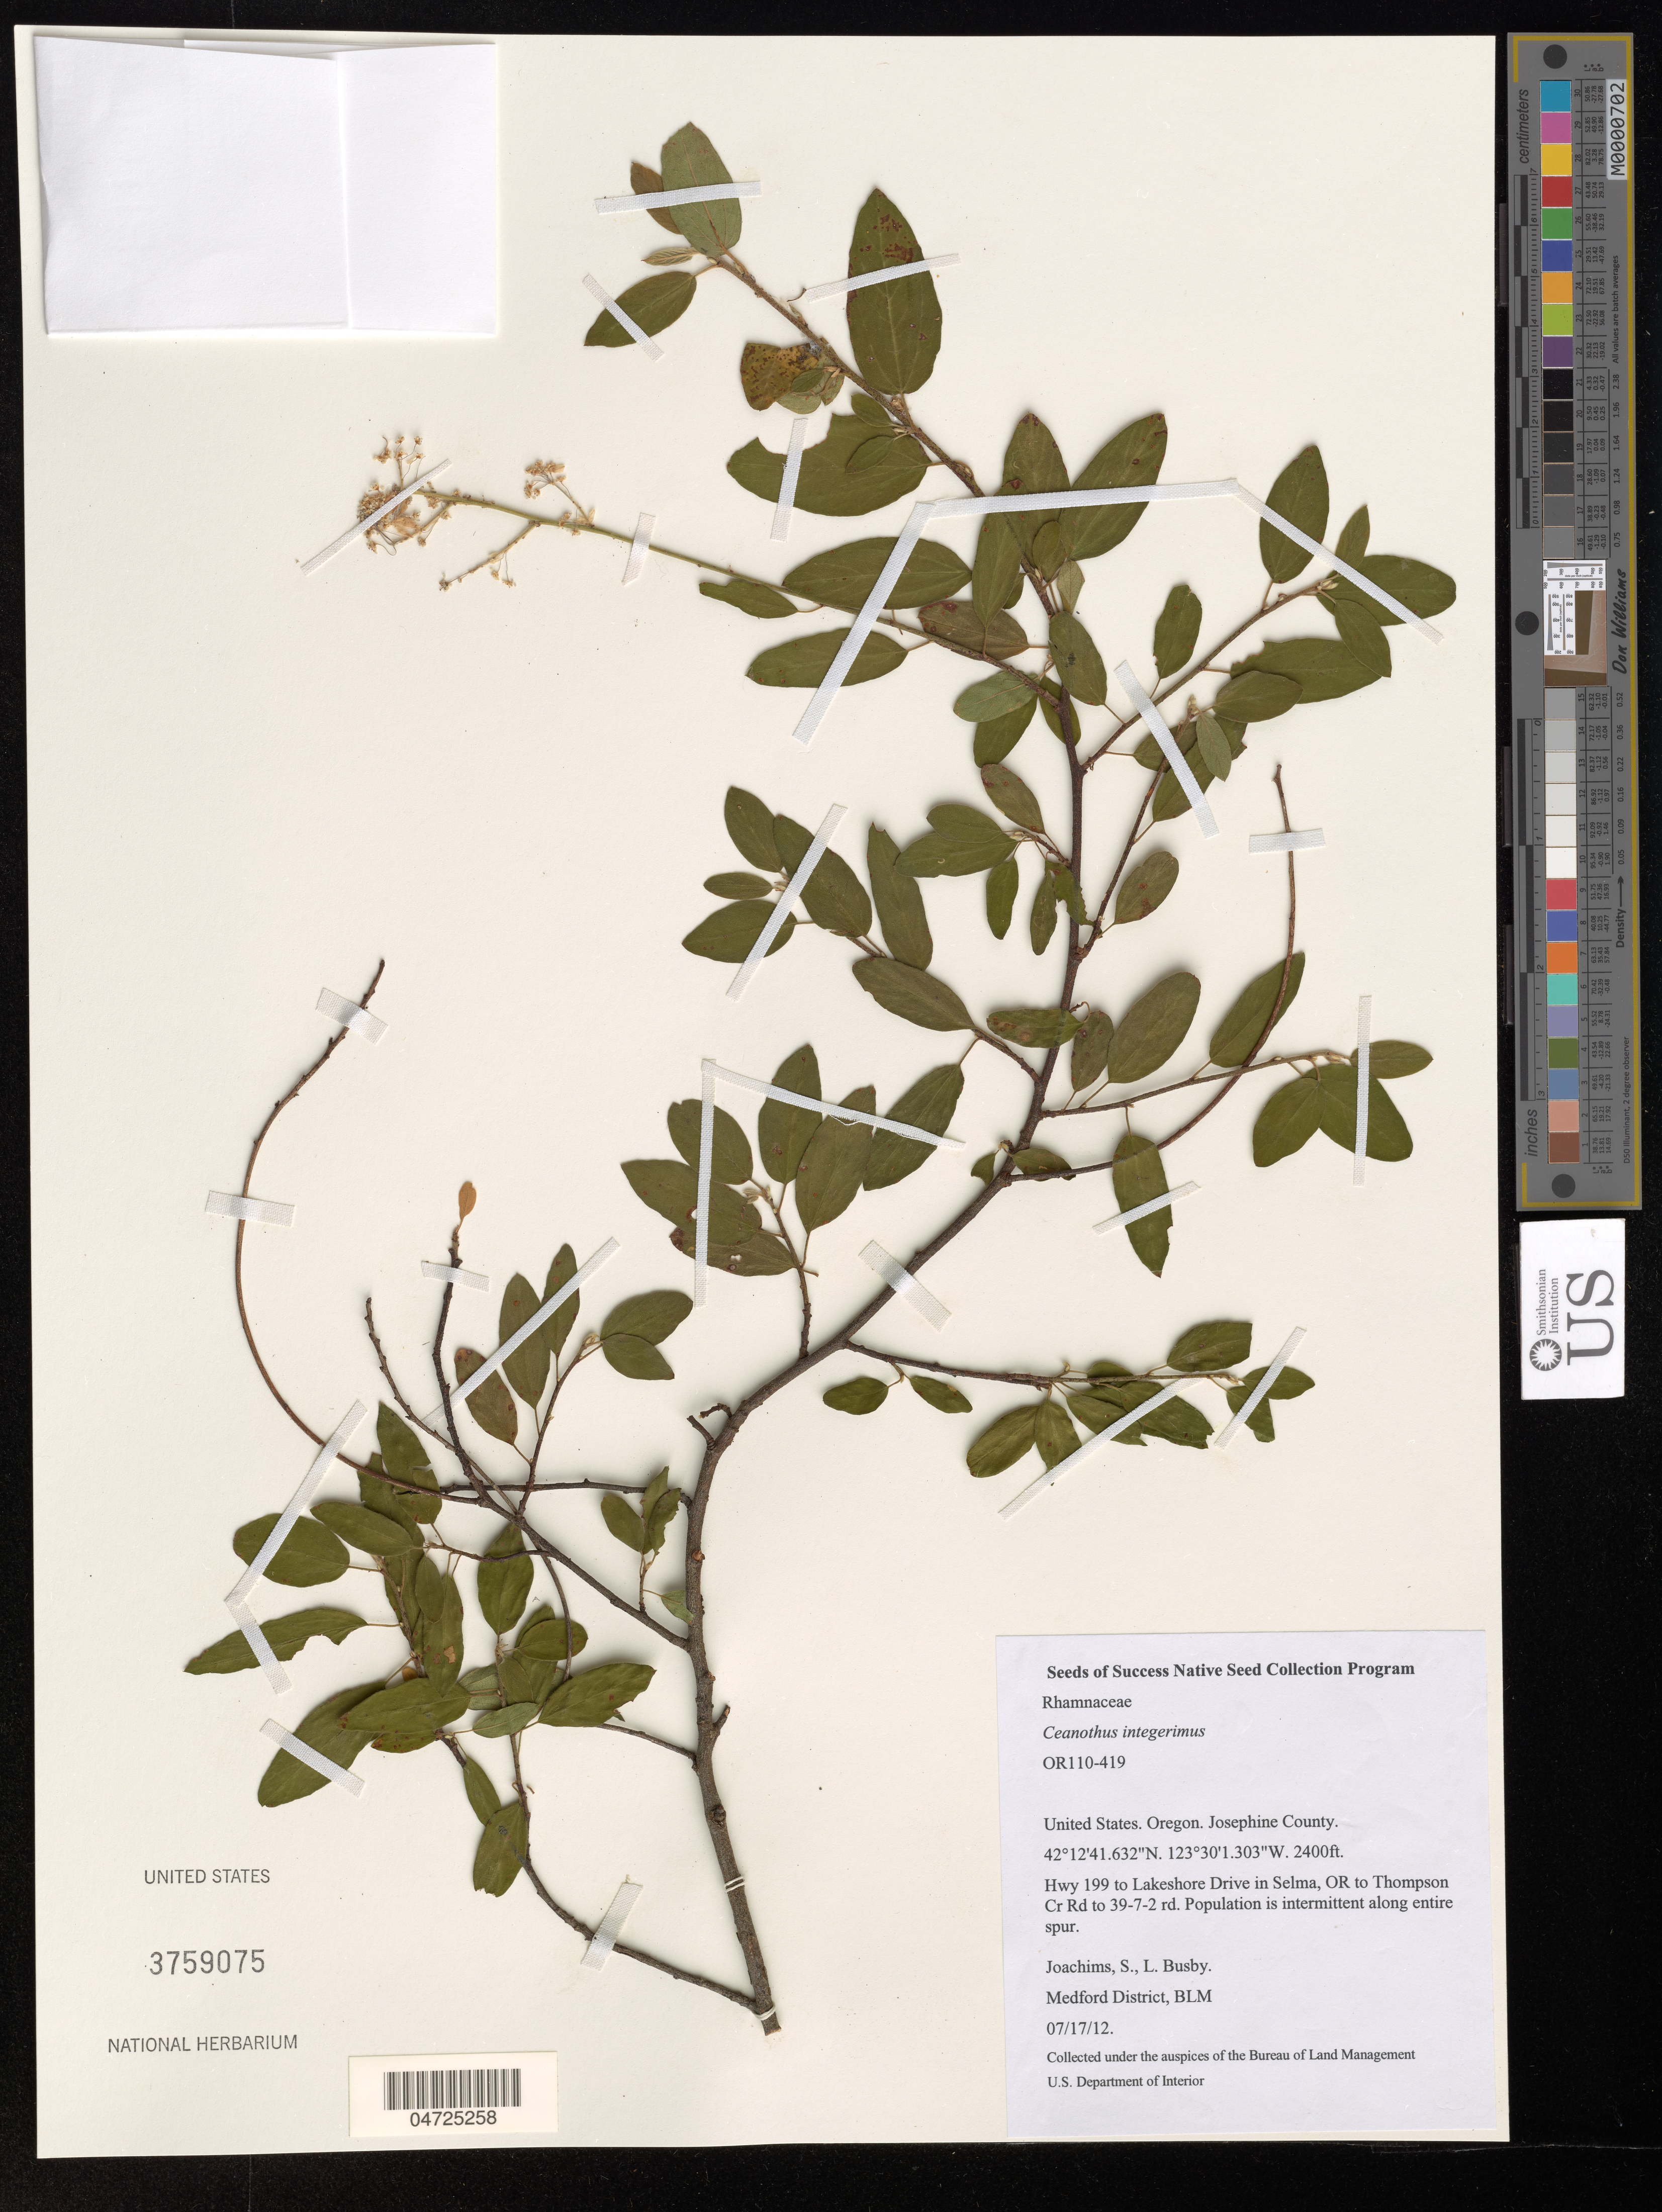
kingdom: Plantae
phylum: Tracheophyta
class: Magnoliopsida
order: Rosales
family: Rhamnaceae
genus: Ceanothus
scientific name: Ceanothus integerrimus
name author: Hook. & Arn.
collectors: S. Joachims & L. Busby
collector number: OR110-419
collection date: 2012-07-17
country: United States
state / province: Oregon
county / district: Josephine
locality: Josephine County. Hwy 199 to Lakeshore Drive in Selma, OR to Thompson Cr Rd to 39-7-2 rd.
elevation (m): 732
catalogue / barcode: US 3759075